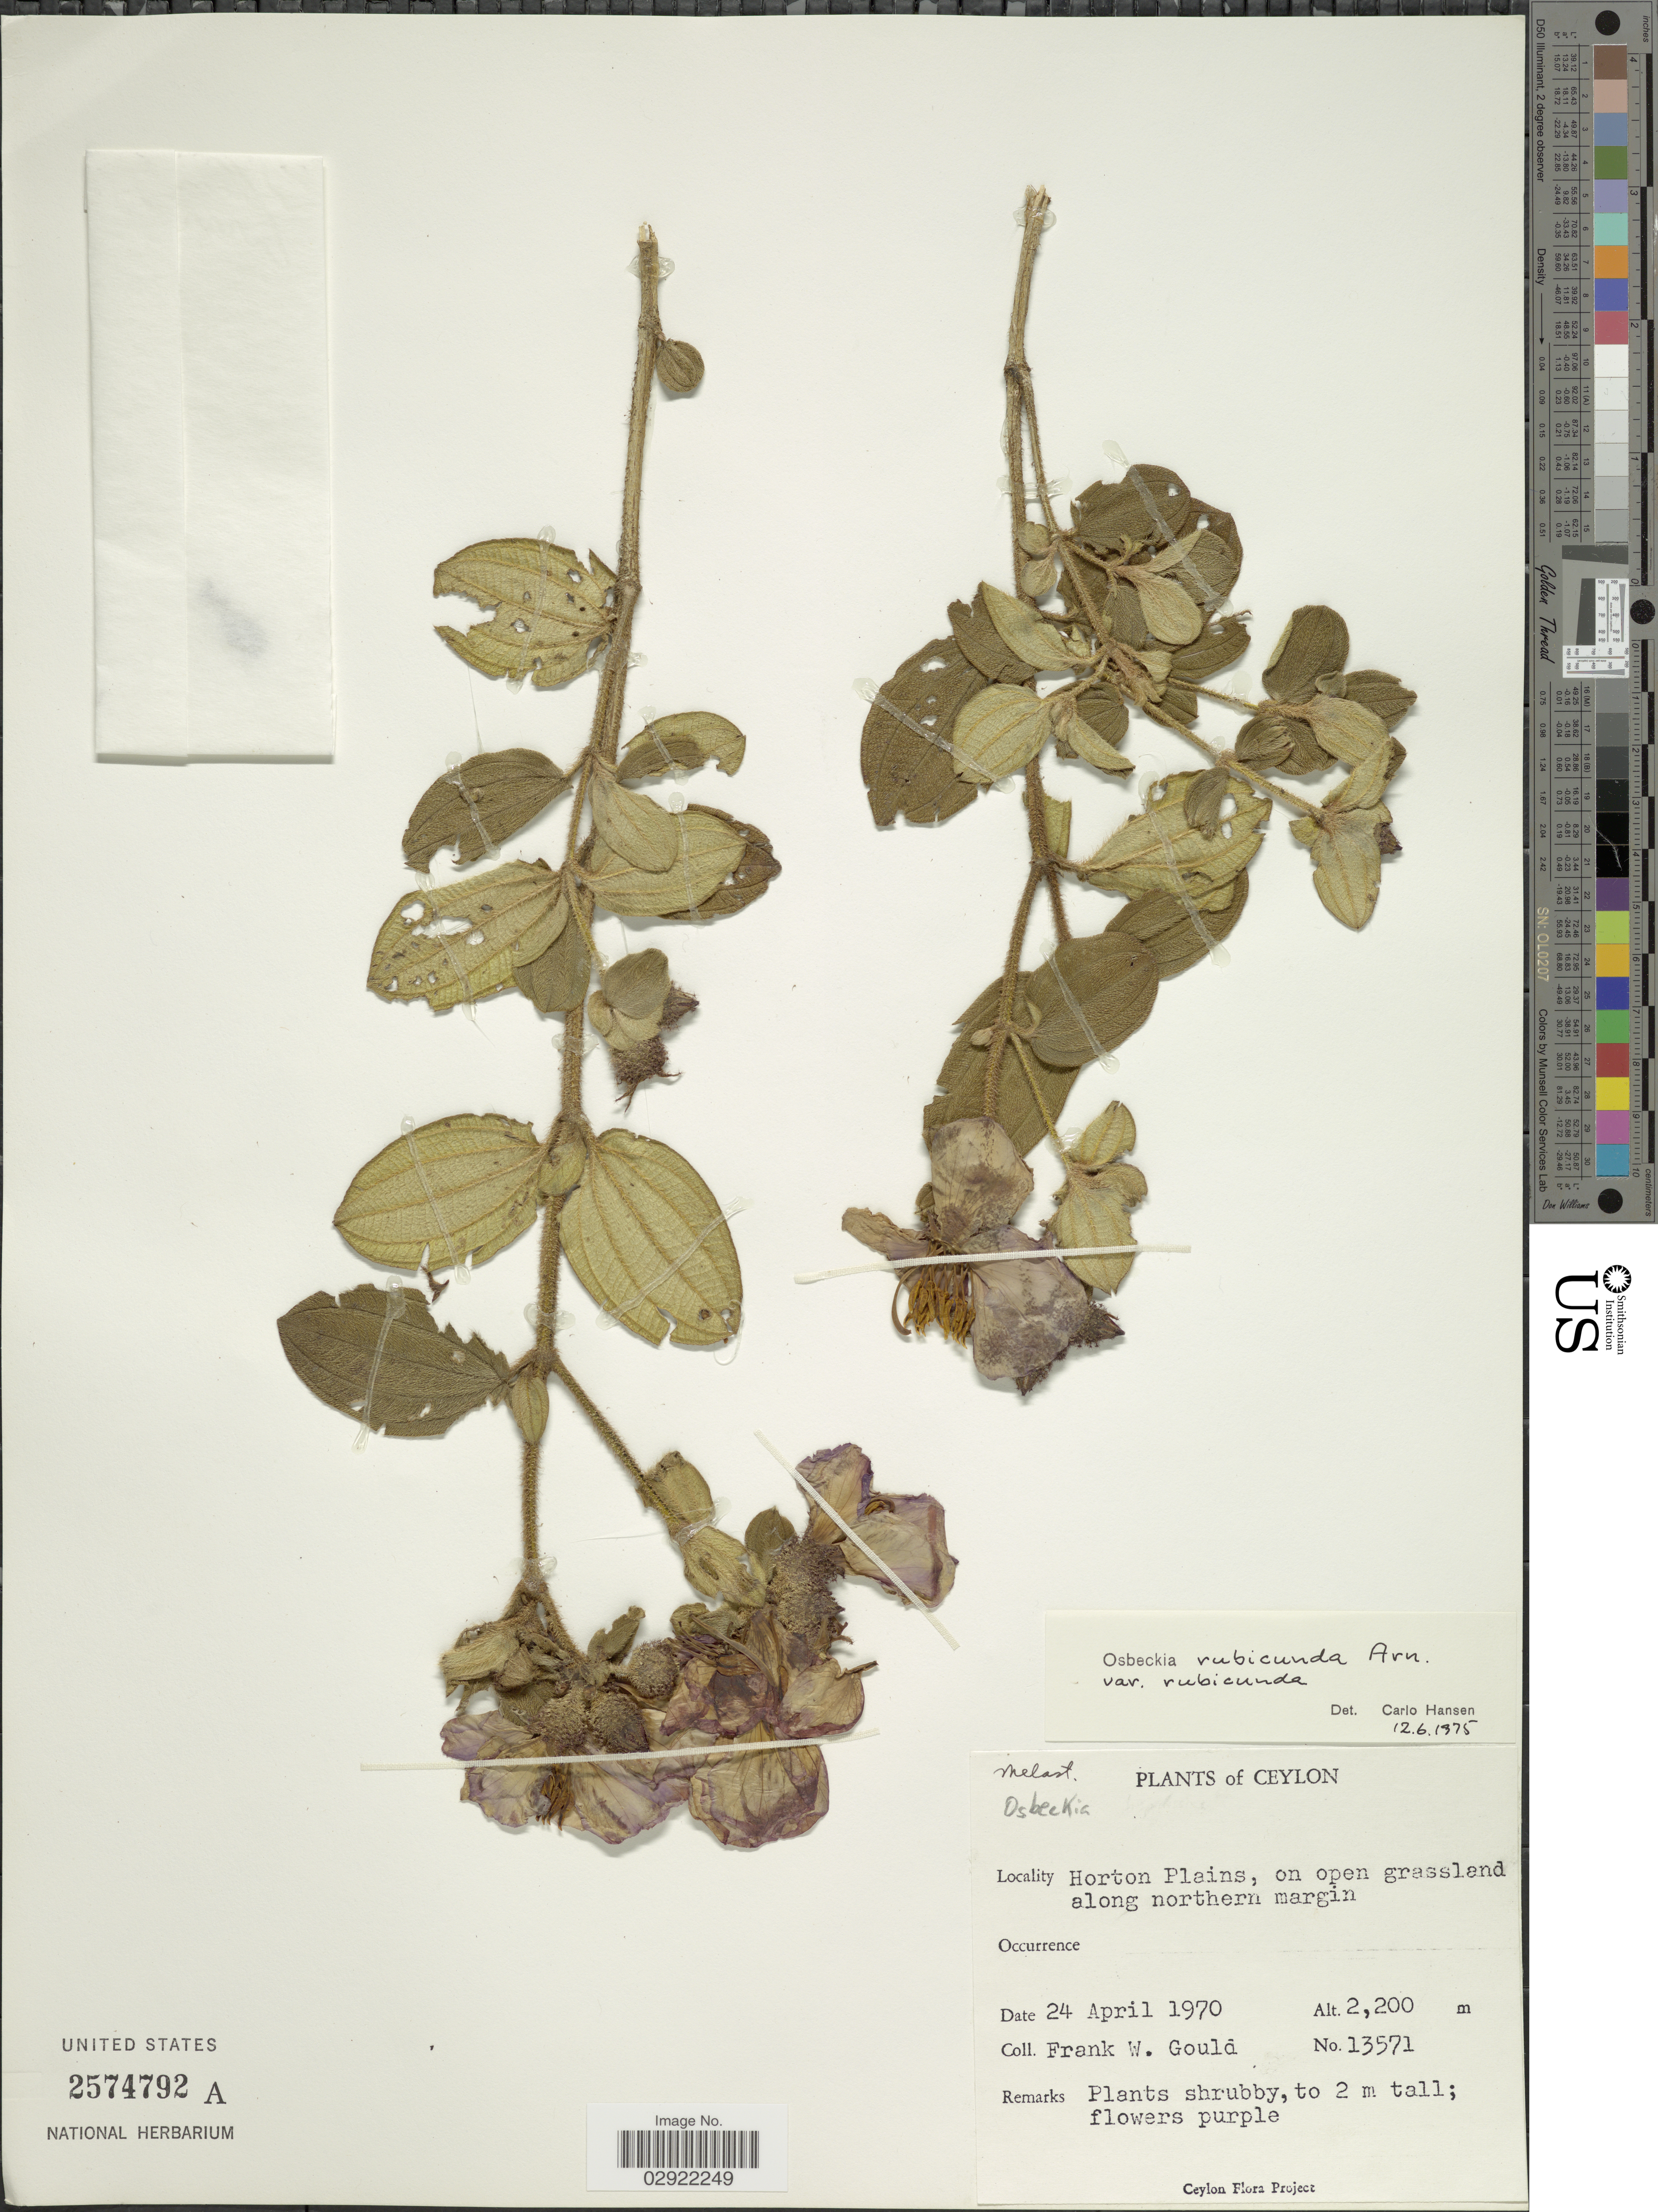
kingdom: Plantae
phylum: Tracheophyta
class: Magnoliopsida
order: Myrtales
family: Melastomataceae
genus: Osbeckia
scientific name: Osbeckia rubicunda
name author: Arn.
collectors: F. W. Gould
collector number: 13571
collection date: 1970-04-24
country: Sri Lanka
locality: Ceylon. Horton Plains, on open grassland along northern margin.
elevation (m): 2200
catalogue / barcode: US 2574792A